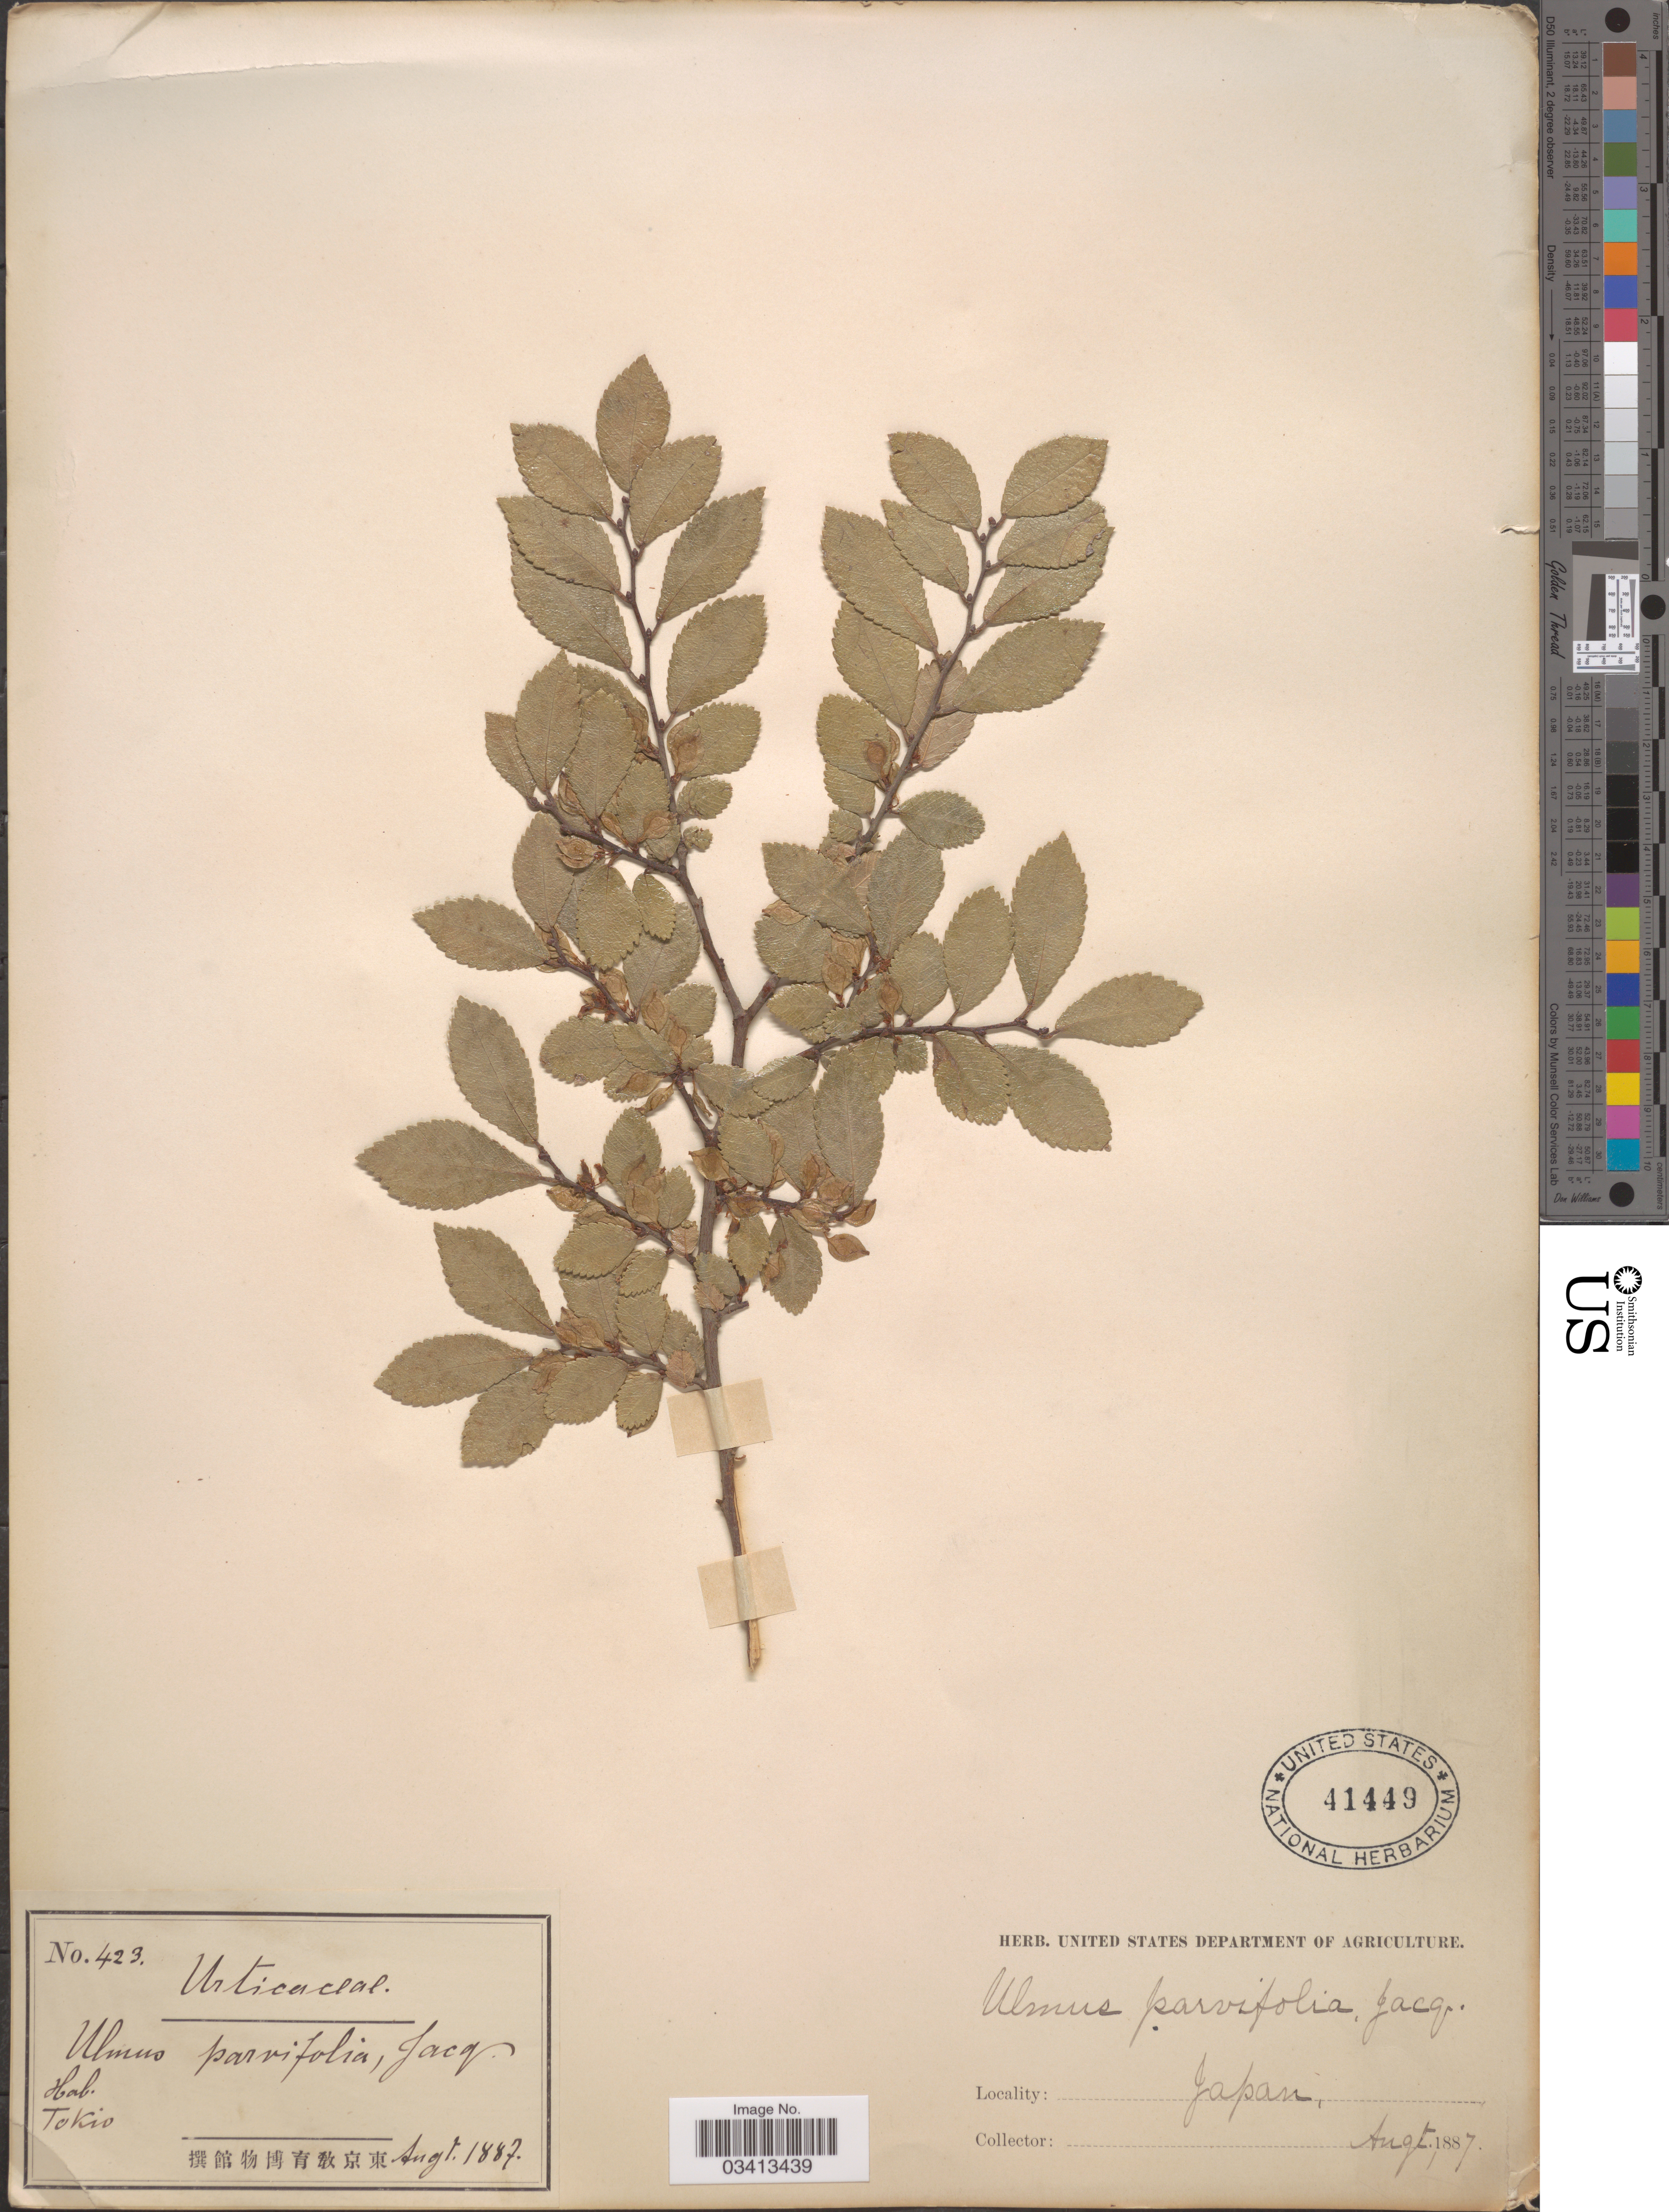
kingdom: Plantae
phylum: Tracheophyta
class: Magnoliopsida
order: Rosales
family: Ulmaceae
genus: Ulmus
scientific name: Ulmus parvifolia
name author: Jacq.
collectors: ex herb. U. S. Department of Agriculture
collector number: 423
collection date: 1887-08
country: Japan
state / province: Tokyo, Federal City of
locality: Tokio.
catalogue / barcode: US 41449